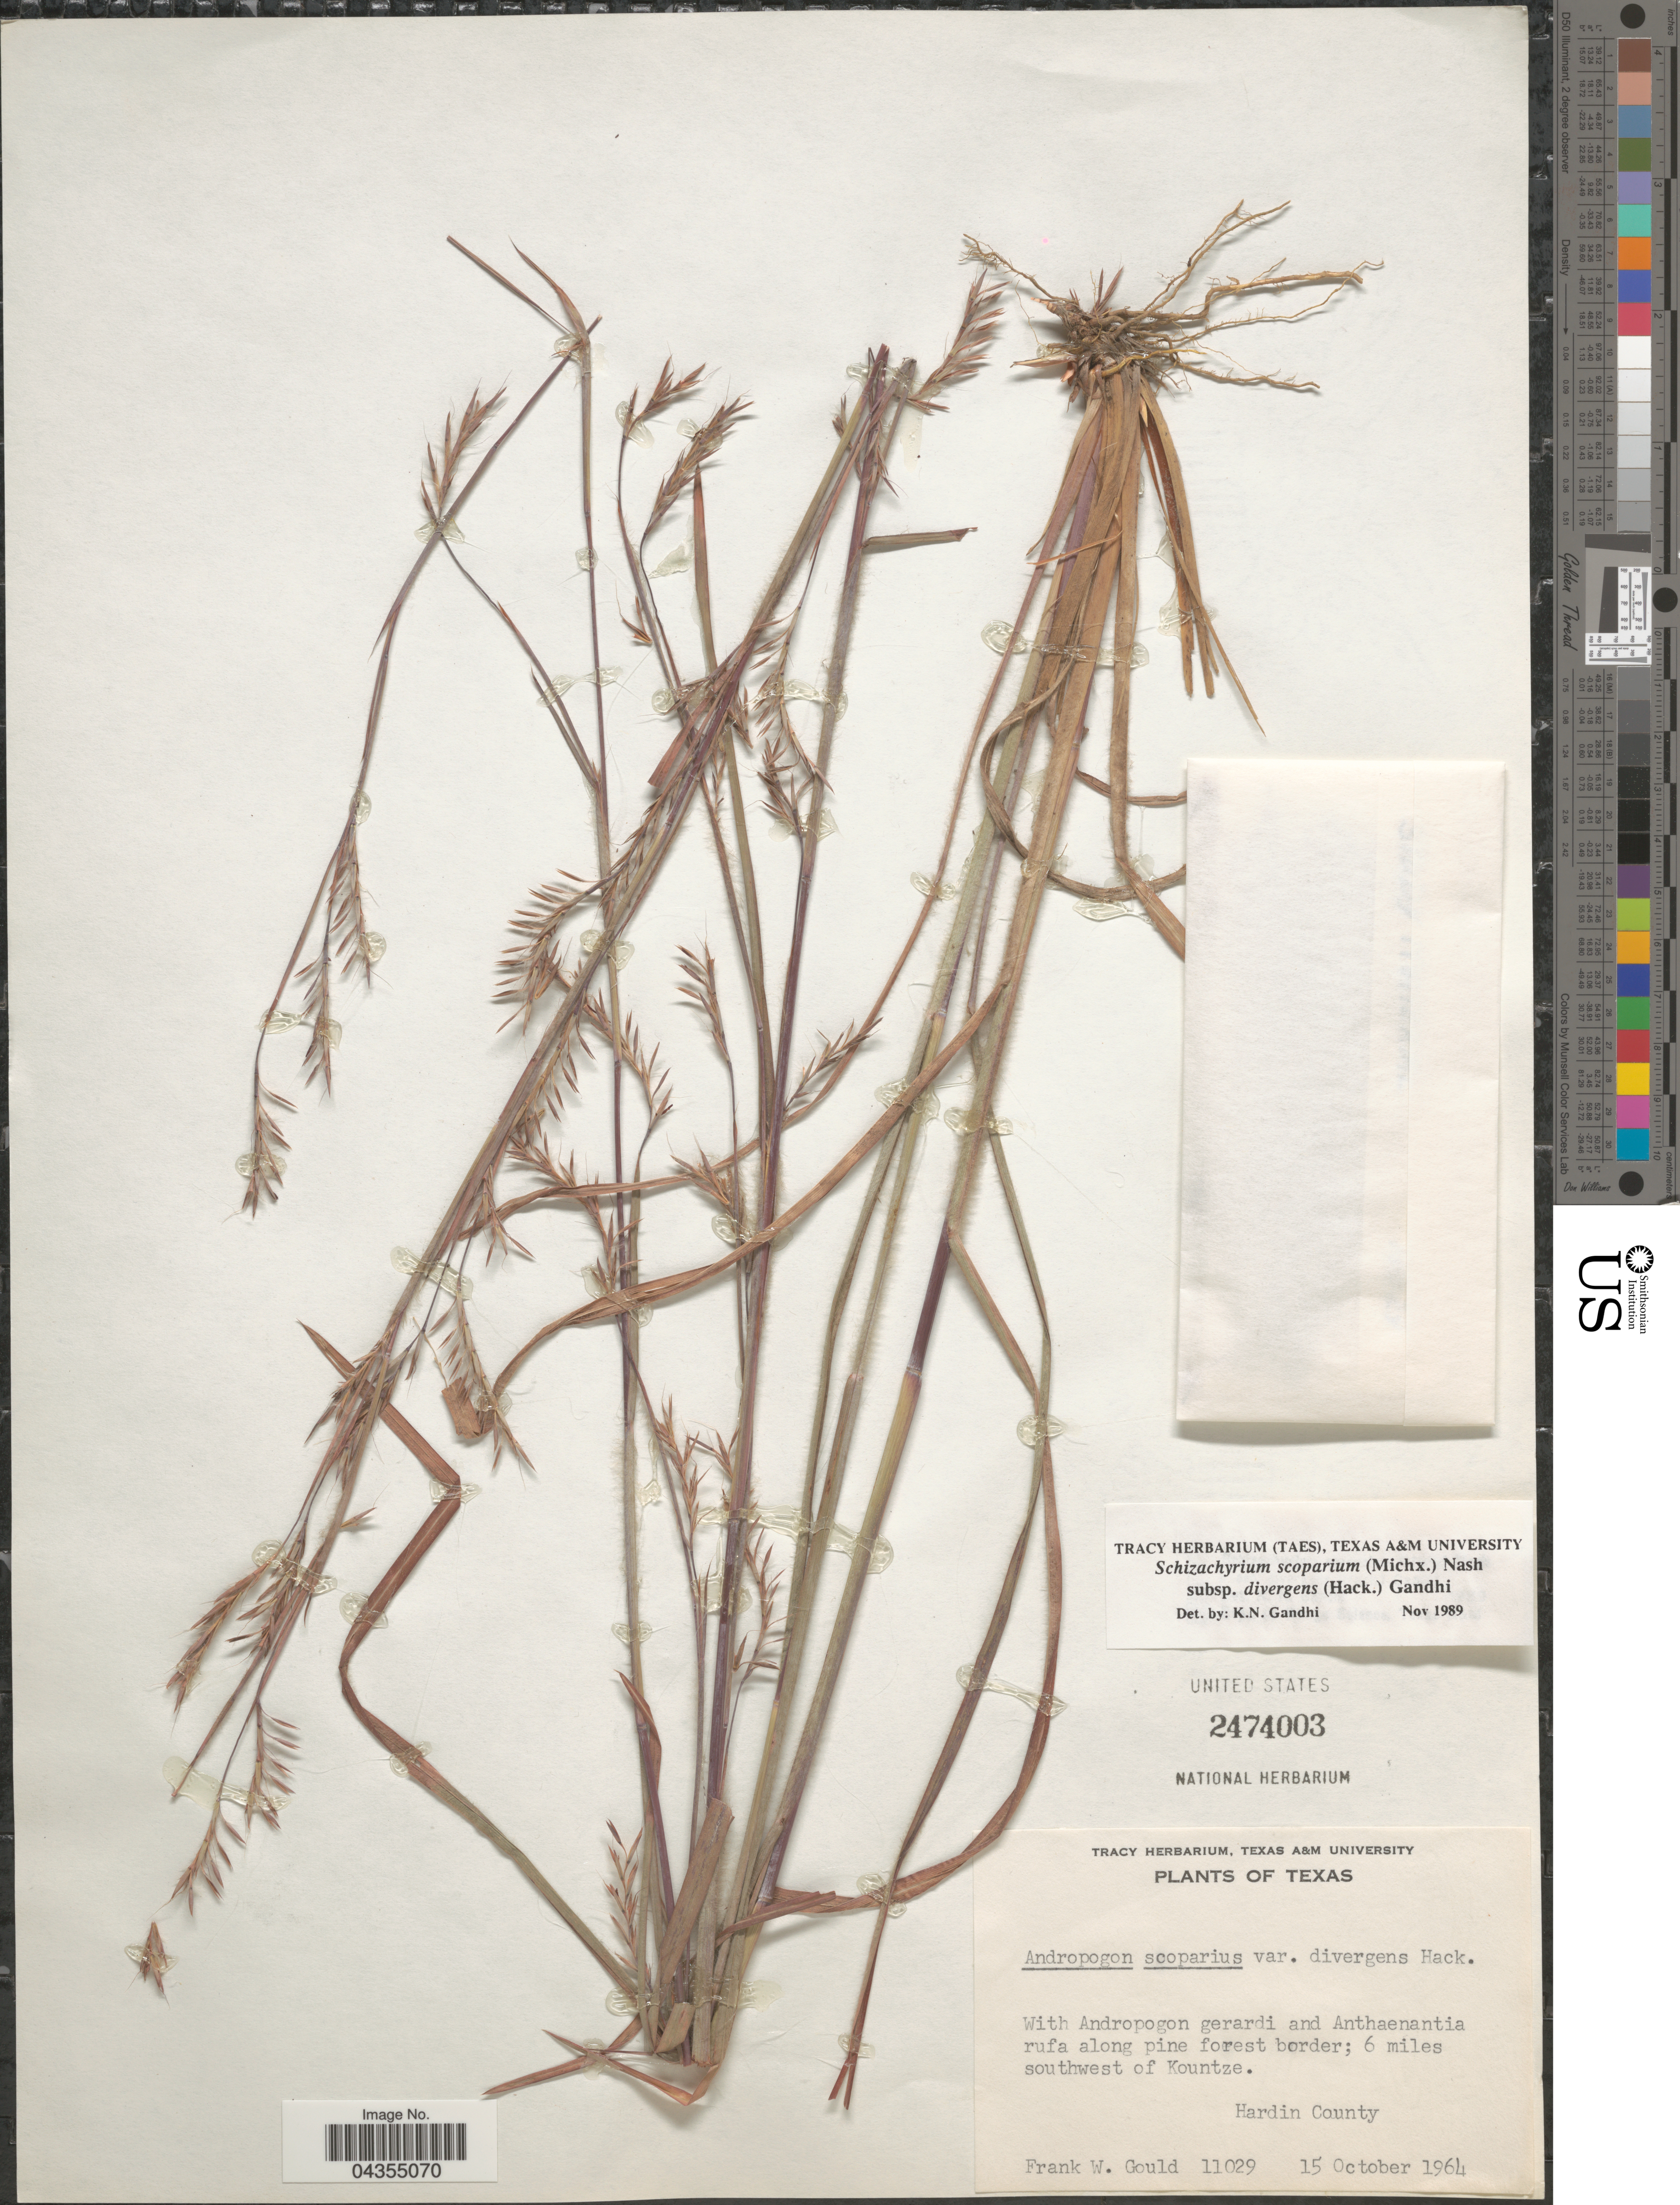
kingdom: Plantae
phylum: Tracheophyta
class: Liliopsida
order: Poales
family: Poaceae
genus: Schizachyrium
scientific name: Schizachyrium scoparium var. divergens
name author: (Hack.) Gould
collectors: F. W. Gould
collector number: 11029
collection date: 1964-10-15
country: United States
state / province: Texas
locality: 6 miles southwest of Kountze. Hardin County.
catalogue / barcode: US 2474003